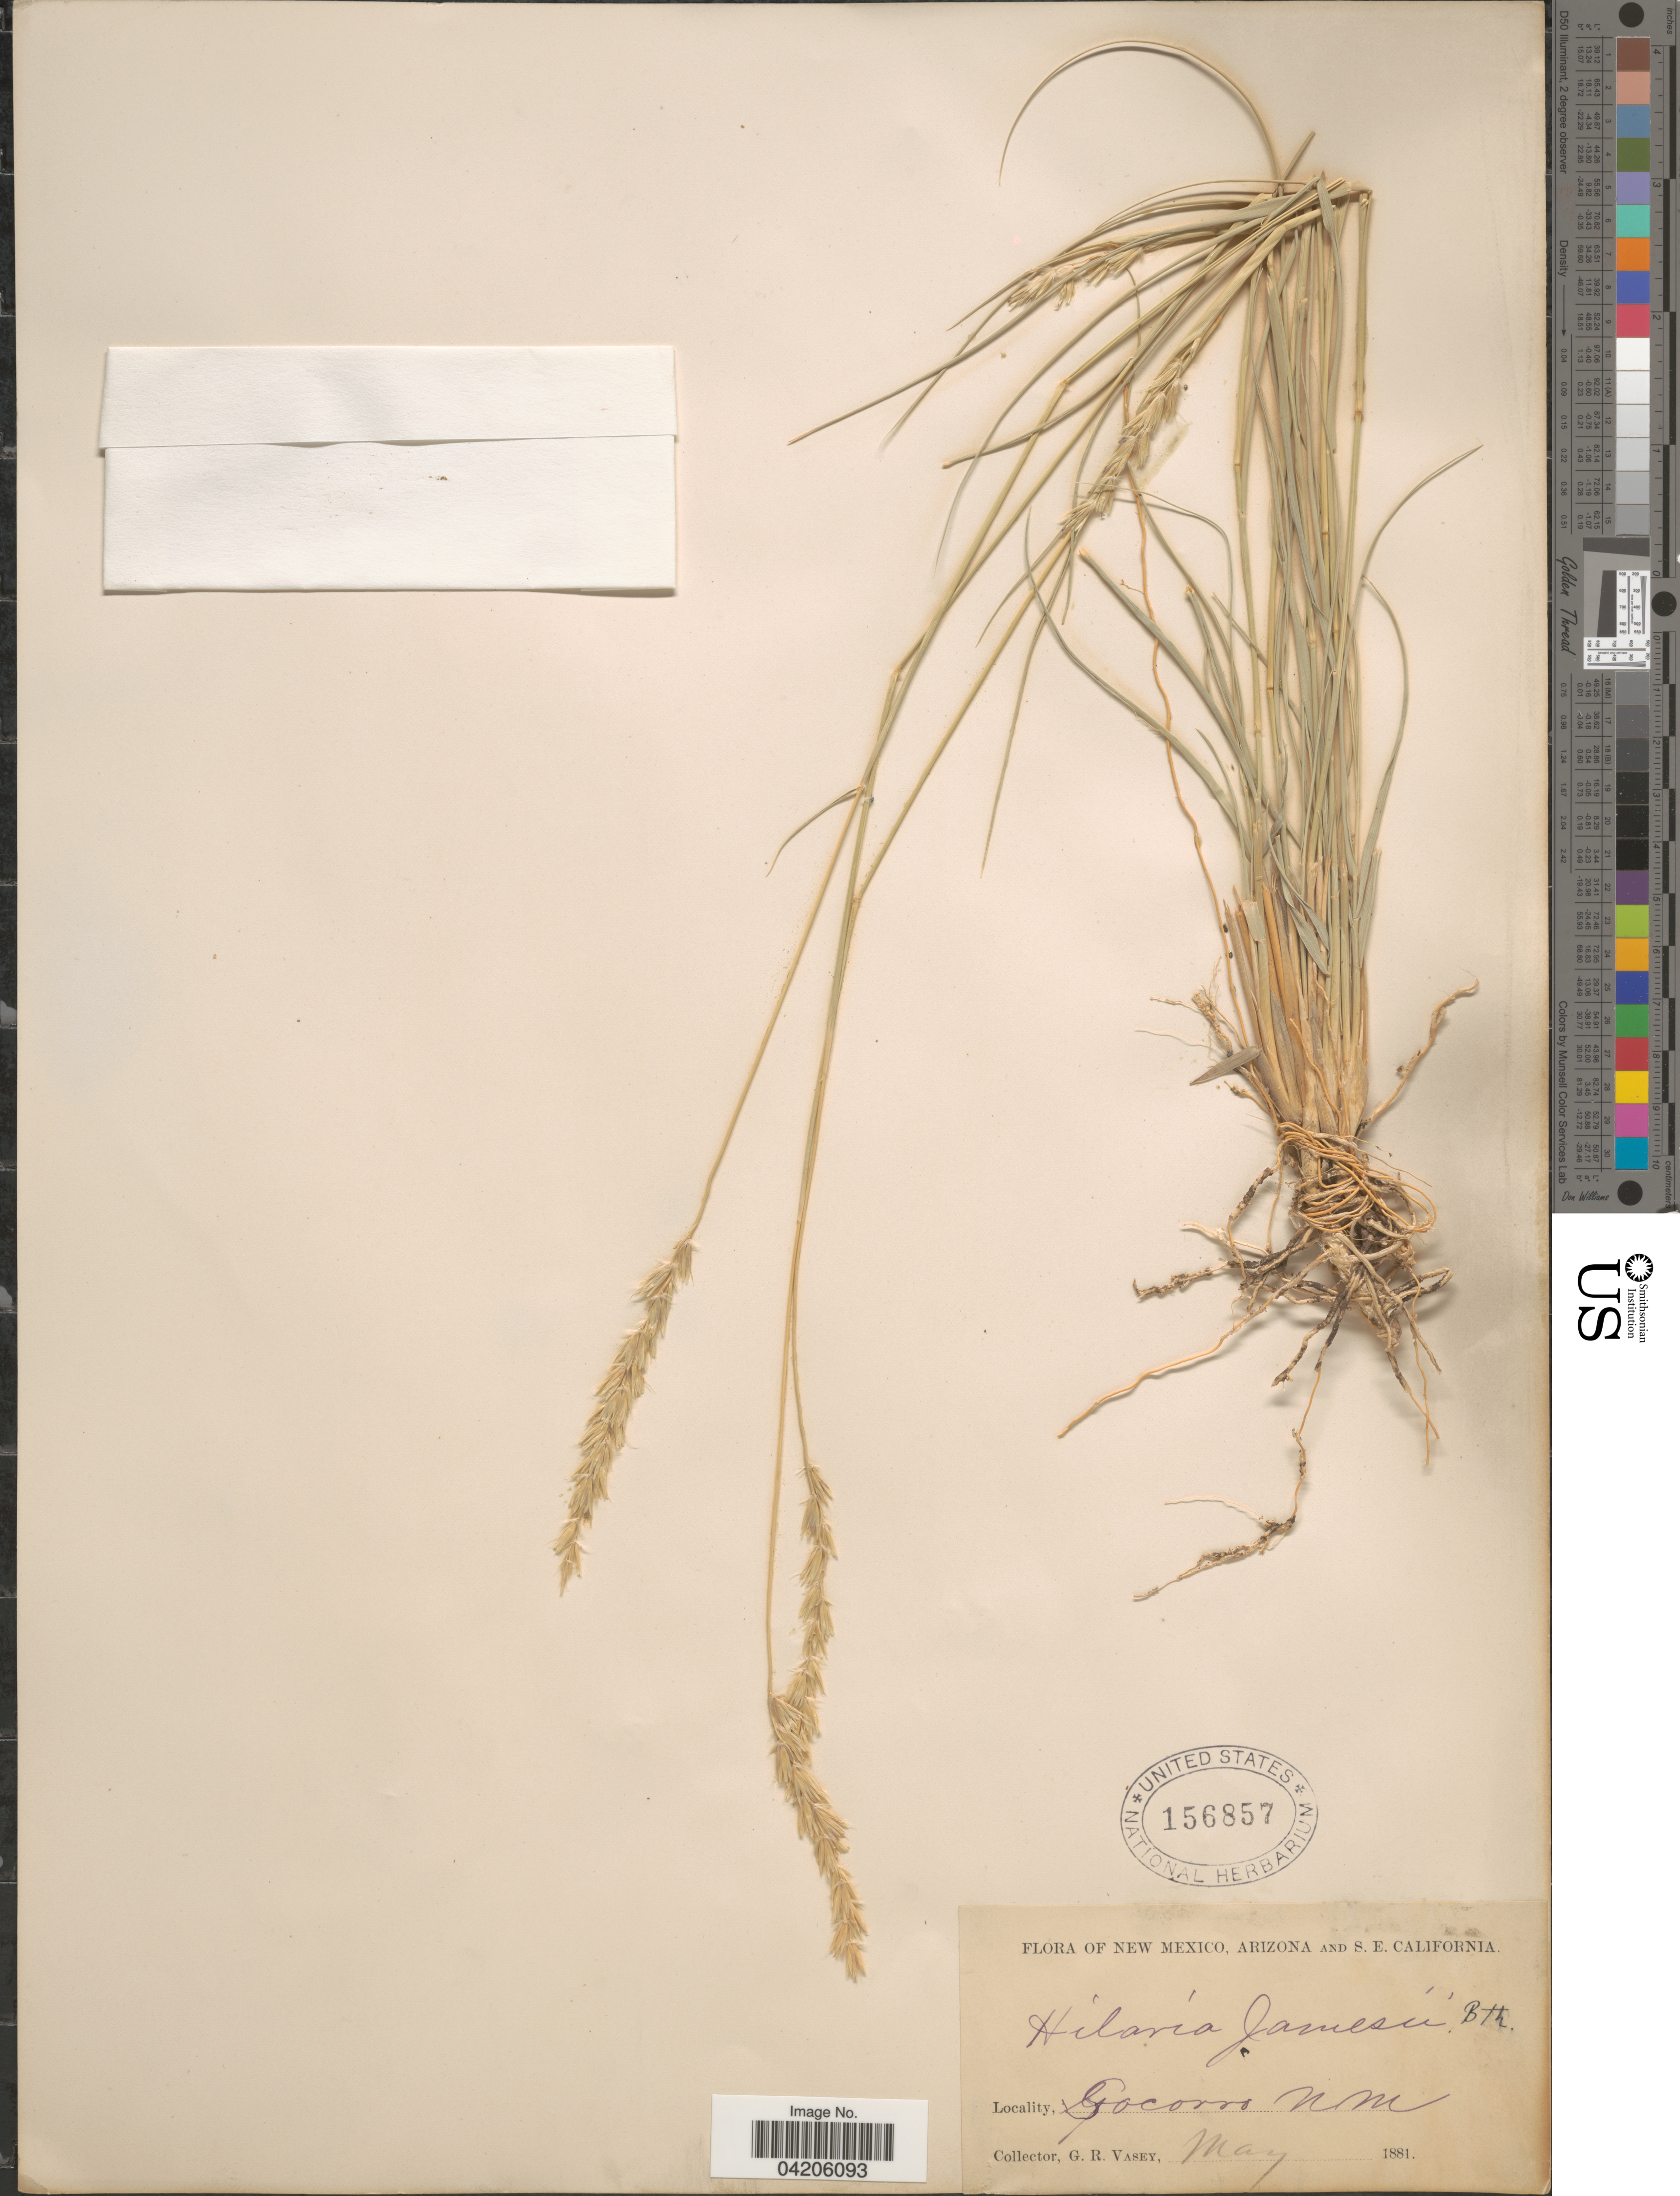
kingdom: Plantae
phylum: Tracheophyta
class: Liliopsida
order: Poales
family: Poaceae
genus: Hilaria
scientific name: Hilaria jamesii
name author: (Torr.) Benth.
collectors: G. R. Vasey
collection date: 1881-05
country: United States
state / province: New Mexico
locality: Socorro.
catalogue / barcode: US 156857